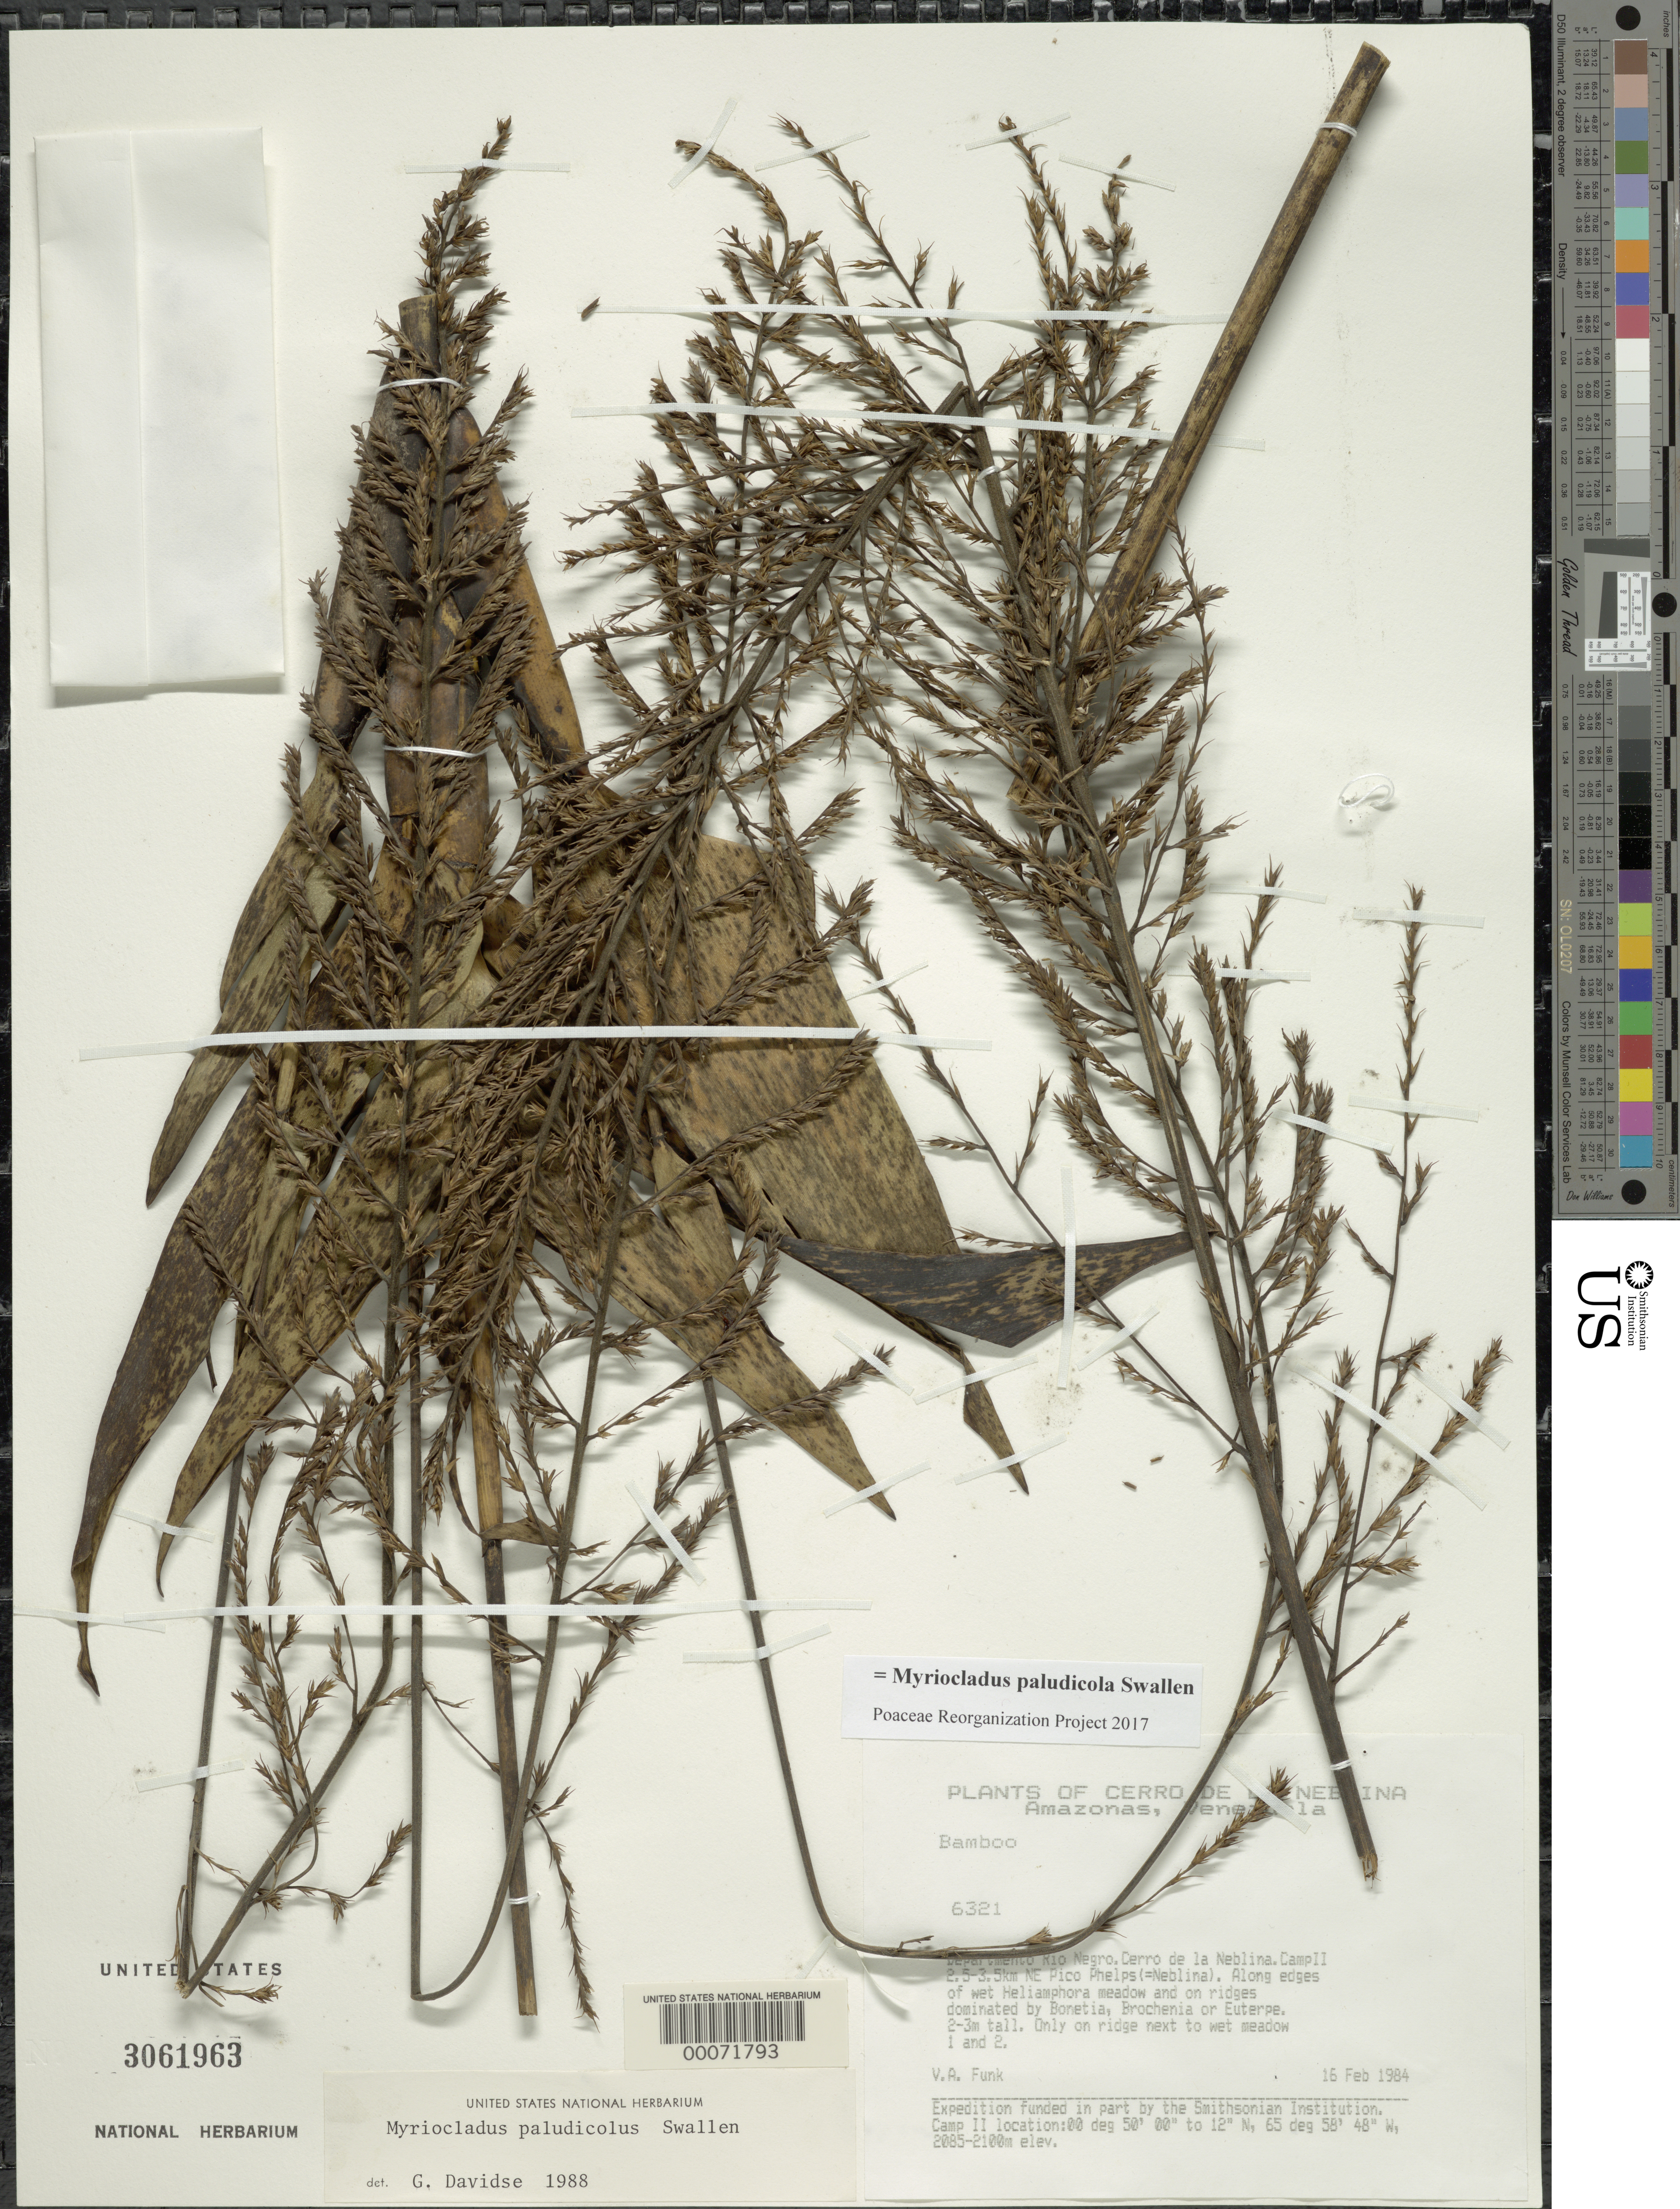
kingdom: Plantae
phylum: Tracheophyta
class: Liliopsida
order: Poales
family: Poaceae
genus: Myriocladus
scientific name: Myriocladus paludicola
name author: Swallen in Maguire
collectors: V. Funk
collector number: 6321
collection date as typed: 14-Feb-84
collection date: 1984-02-16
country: Venezuela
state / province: Amazonas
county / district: Río Negro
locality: Cerro de la Neblina. Camp II 2.5-3.5 km NE Pico Phelps (=Neblina).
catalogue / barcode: US 3061963